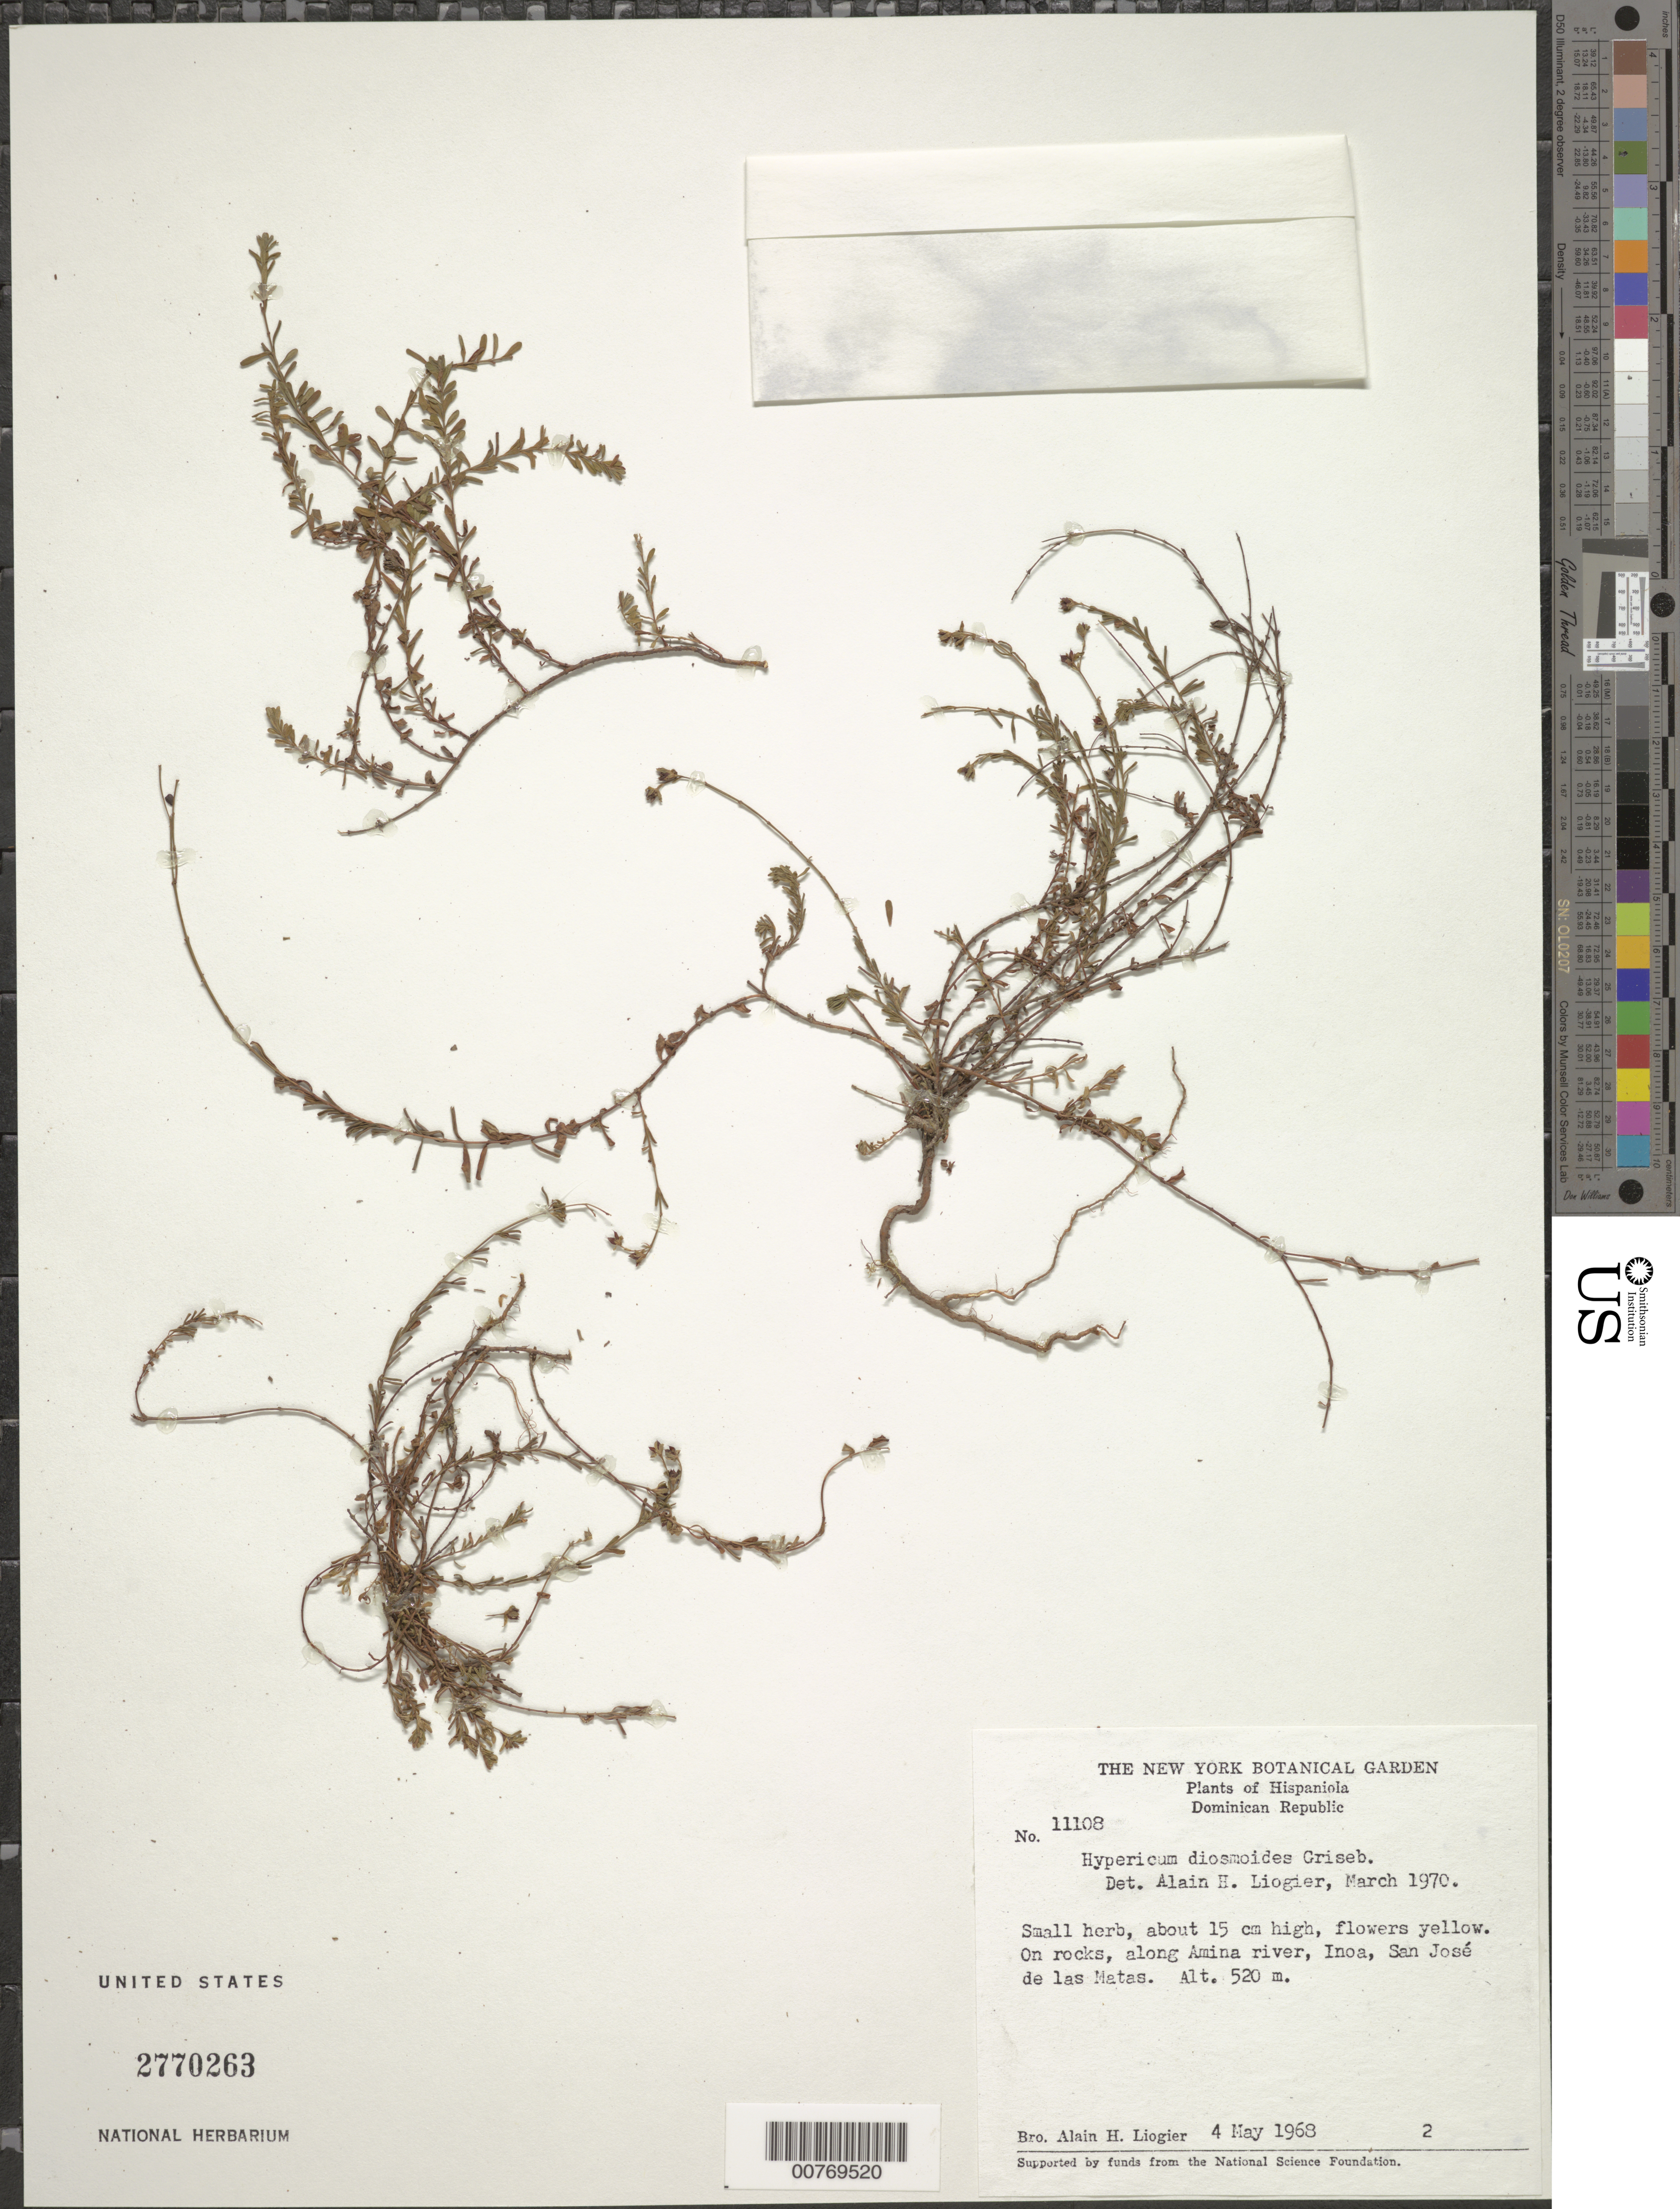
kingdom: Plantae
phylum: Tracheophyta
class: Magnoliopsida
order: Malpighiales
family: Hypericaceae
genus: Hypericum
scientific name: Hypericum diosmoides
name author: Griseb.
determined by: Liogier, Alain H.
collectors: A. H. Liogier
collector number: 11108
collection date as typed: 04 May 1968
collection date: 1968-05-04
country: Dominican Republic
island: Hispaniola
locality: Along Amina river, Inoa, San José de las Matas.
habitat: On rocks.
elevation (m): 520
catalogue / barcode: US 2770263